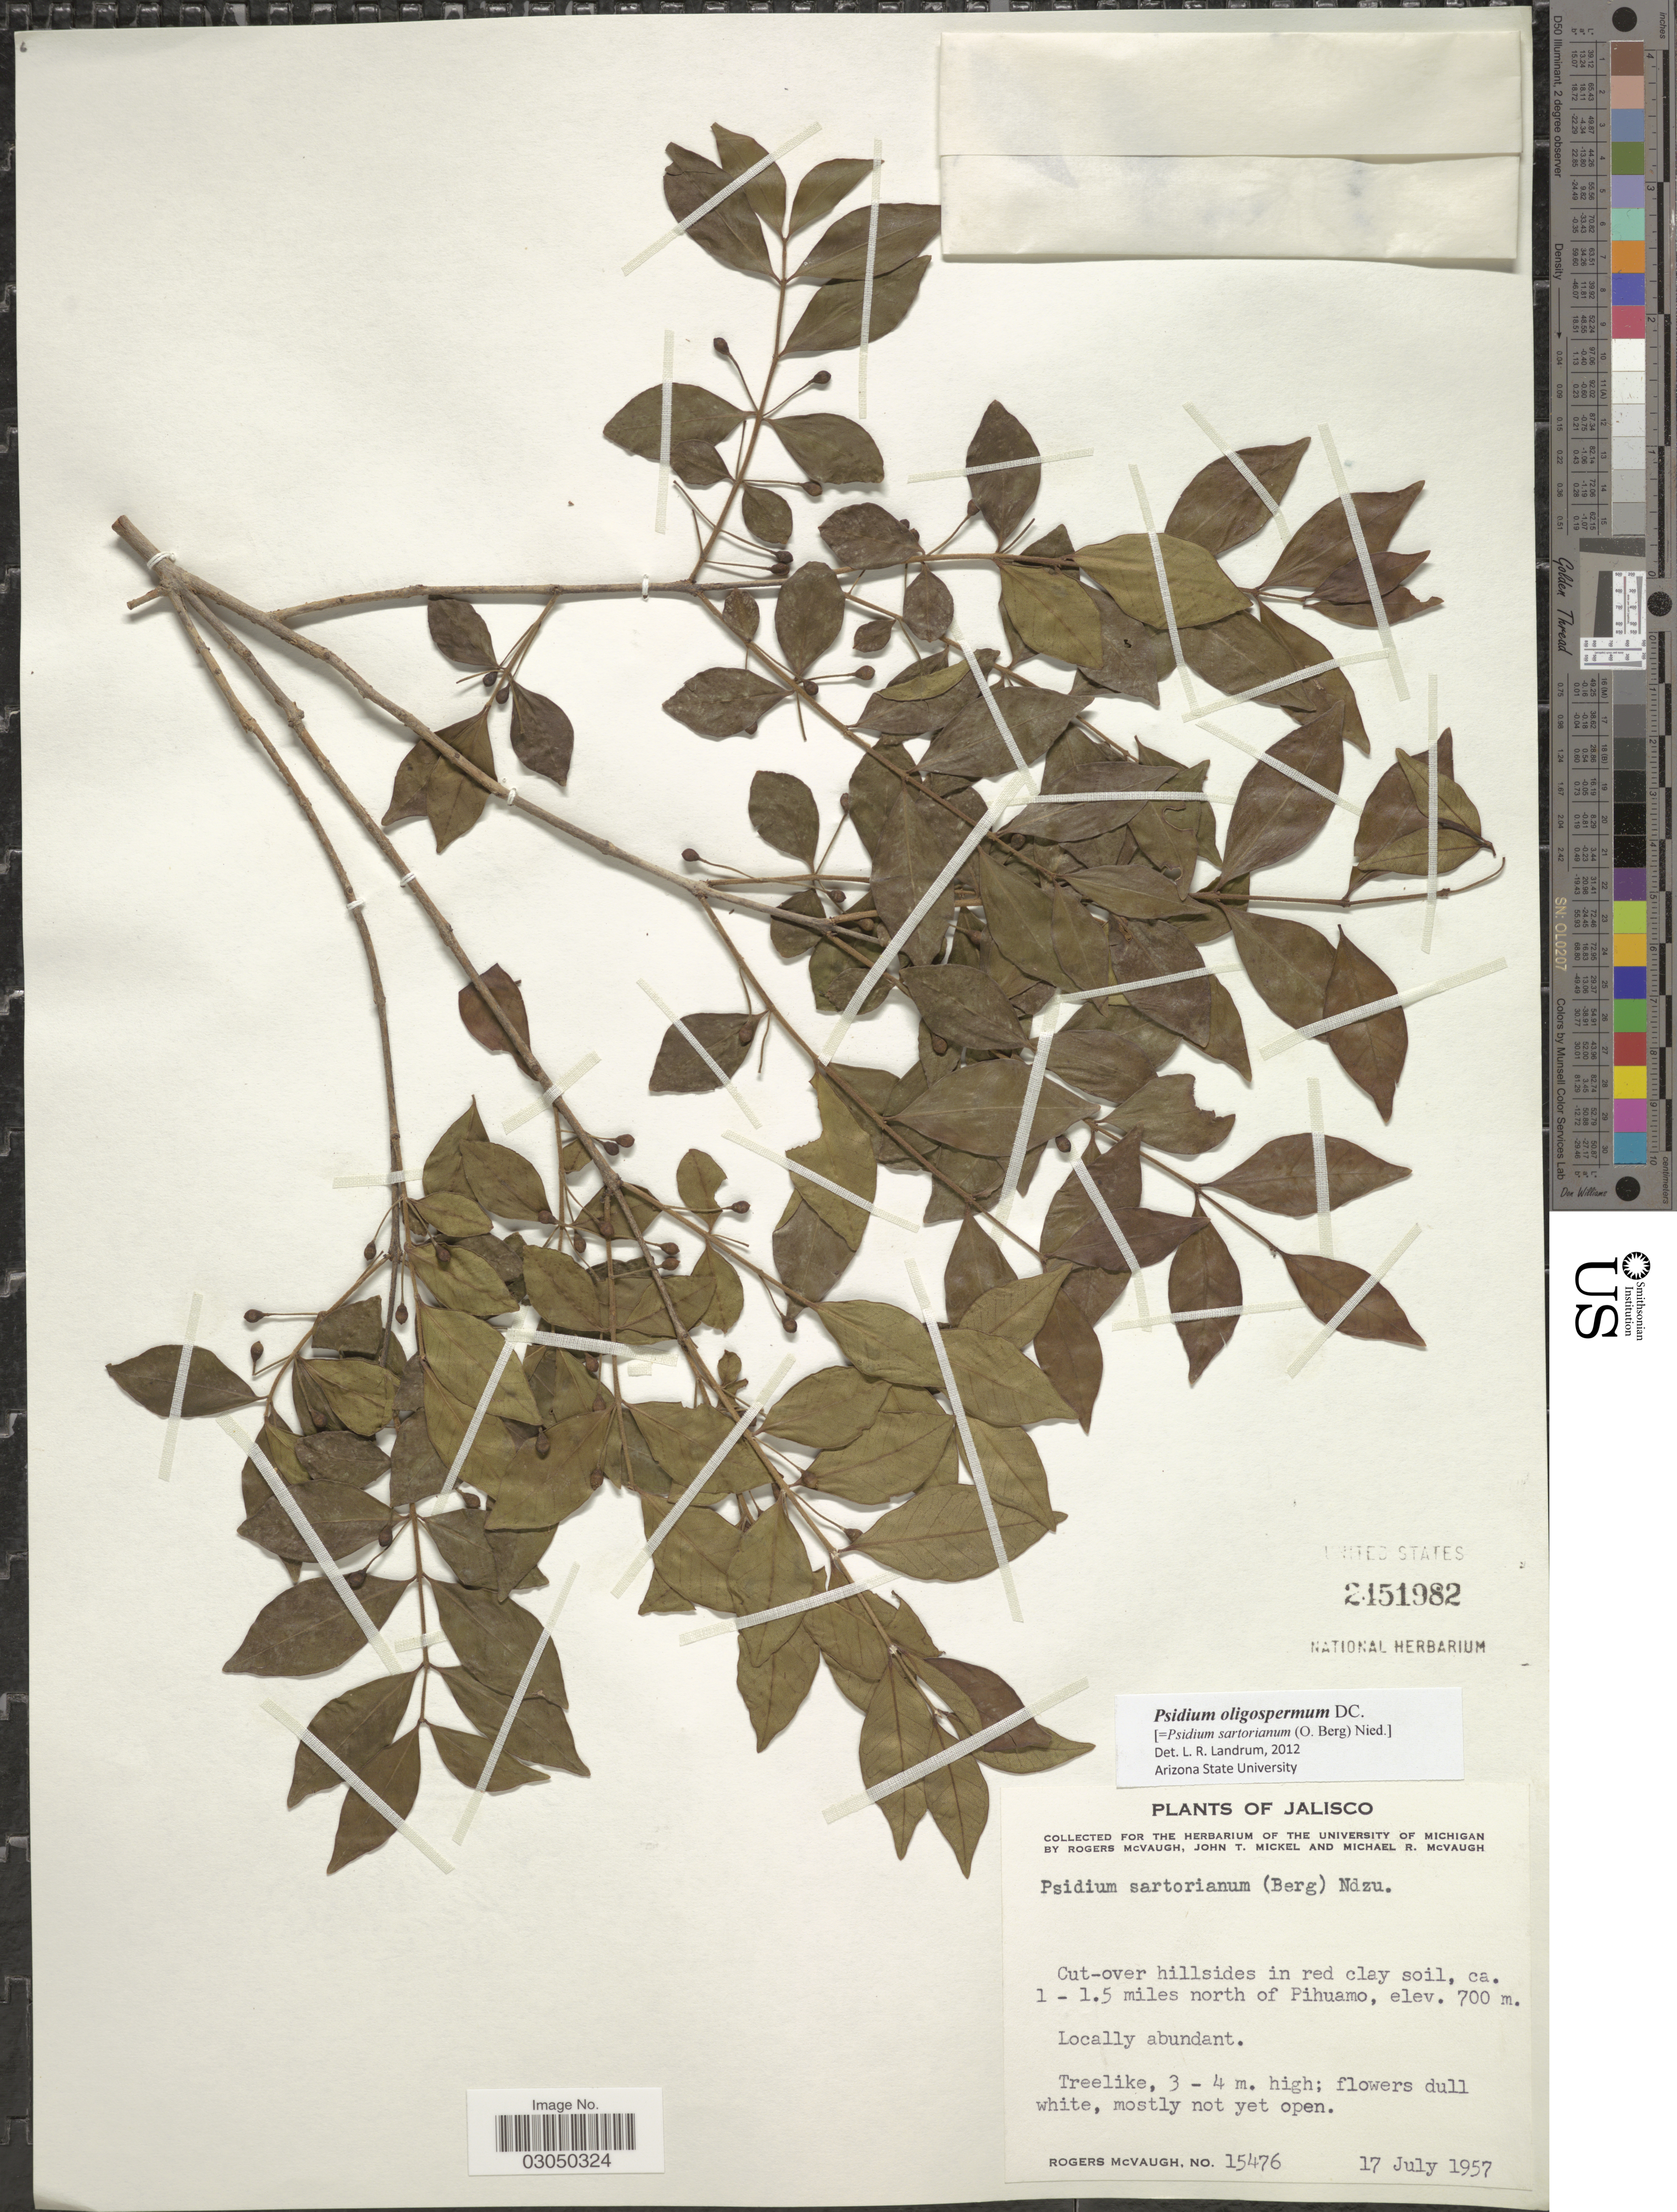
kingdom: Plantae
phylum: Tracheophyta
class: Magnoliopsida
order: Myrtales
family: Myrtaceae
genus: Psidium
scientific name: Psidium oligospermum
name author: Mart. ex DC.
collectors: R. McVaugh, J. T. Mickel & M. R. McVaugh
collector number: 15476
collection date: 1957-07-17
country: Mexico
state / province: Jalisco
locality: Cut-over hillsides in red clay soil, ca. 1-1.5 miles north of Pihuamo.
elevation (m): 700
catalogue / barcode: US 2451982